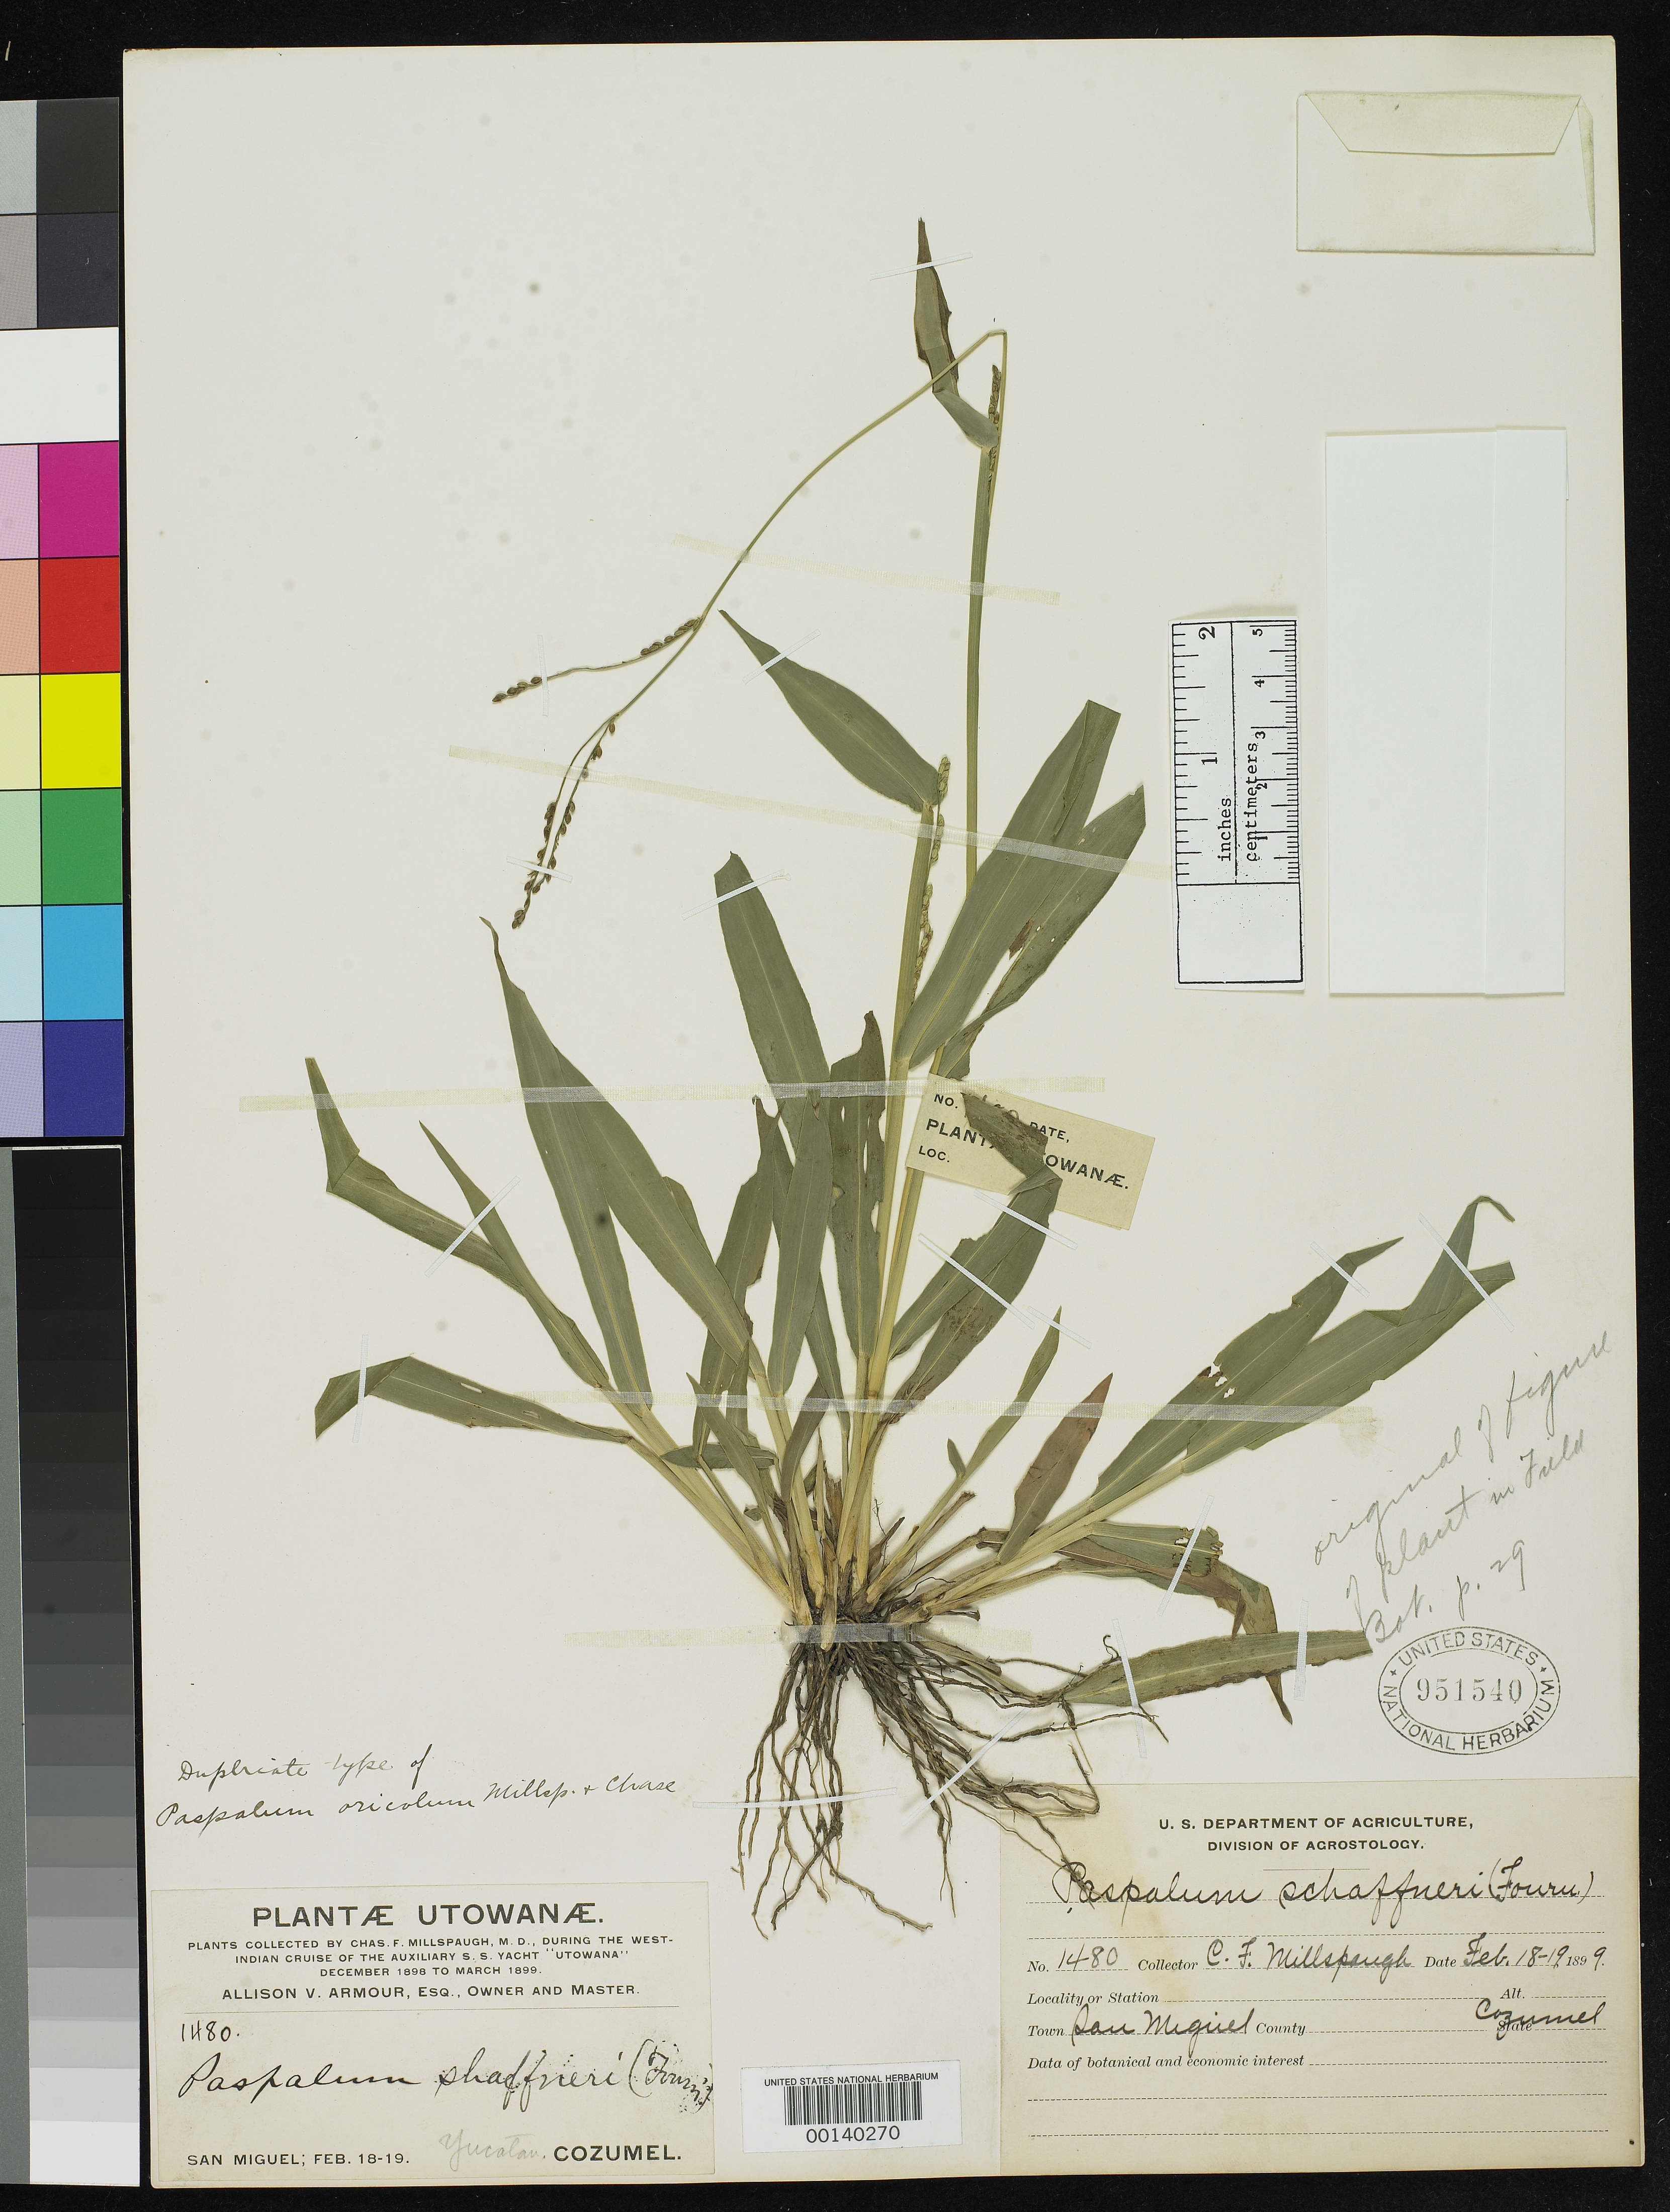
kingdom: Plantae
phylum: Tracheophyta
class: Liliopsida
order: Poales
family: Poaceae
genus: Paspalum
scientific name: Paspalum oricola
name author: Millsp. & Chase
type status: Isotype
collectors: C. F. Millspaugh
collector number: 1480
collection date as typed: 18 Feb 1899 to 19 Feb 1899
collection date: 1899-02-18/1899-02-19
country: Mexico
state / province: Quintana Roo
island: Cozumel Island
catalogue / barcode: US 951540